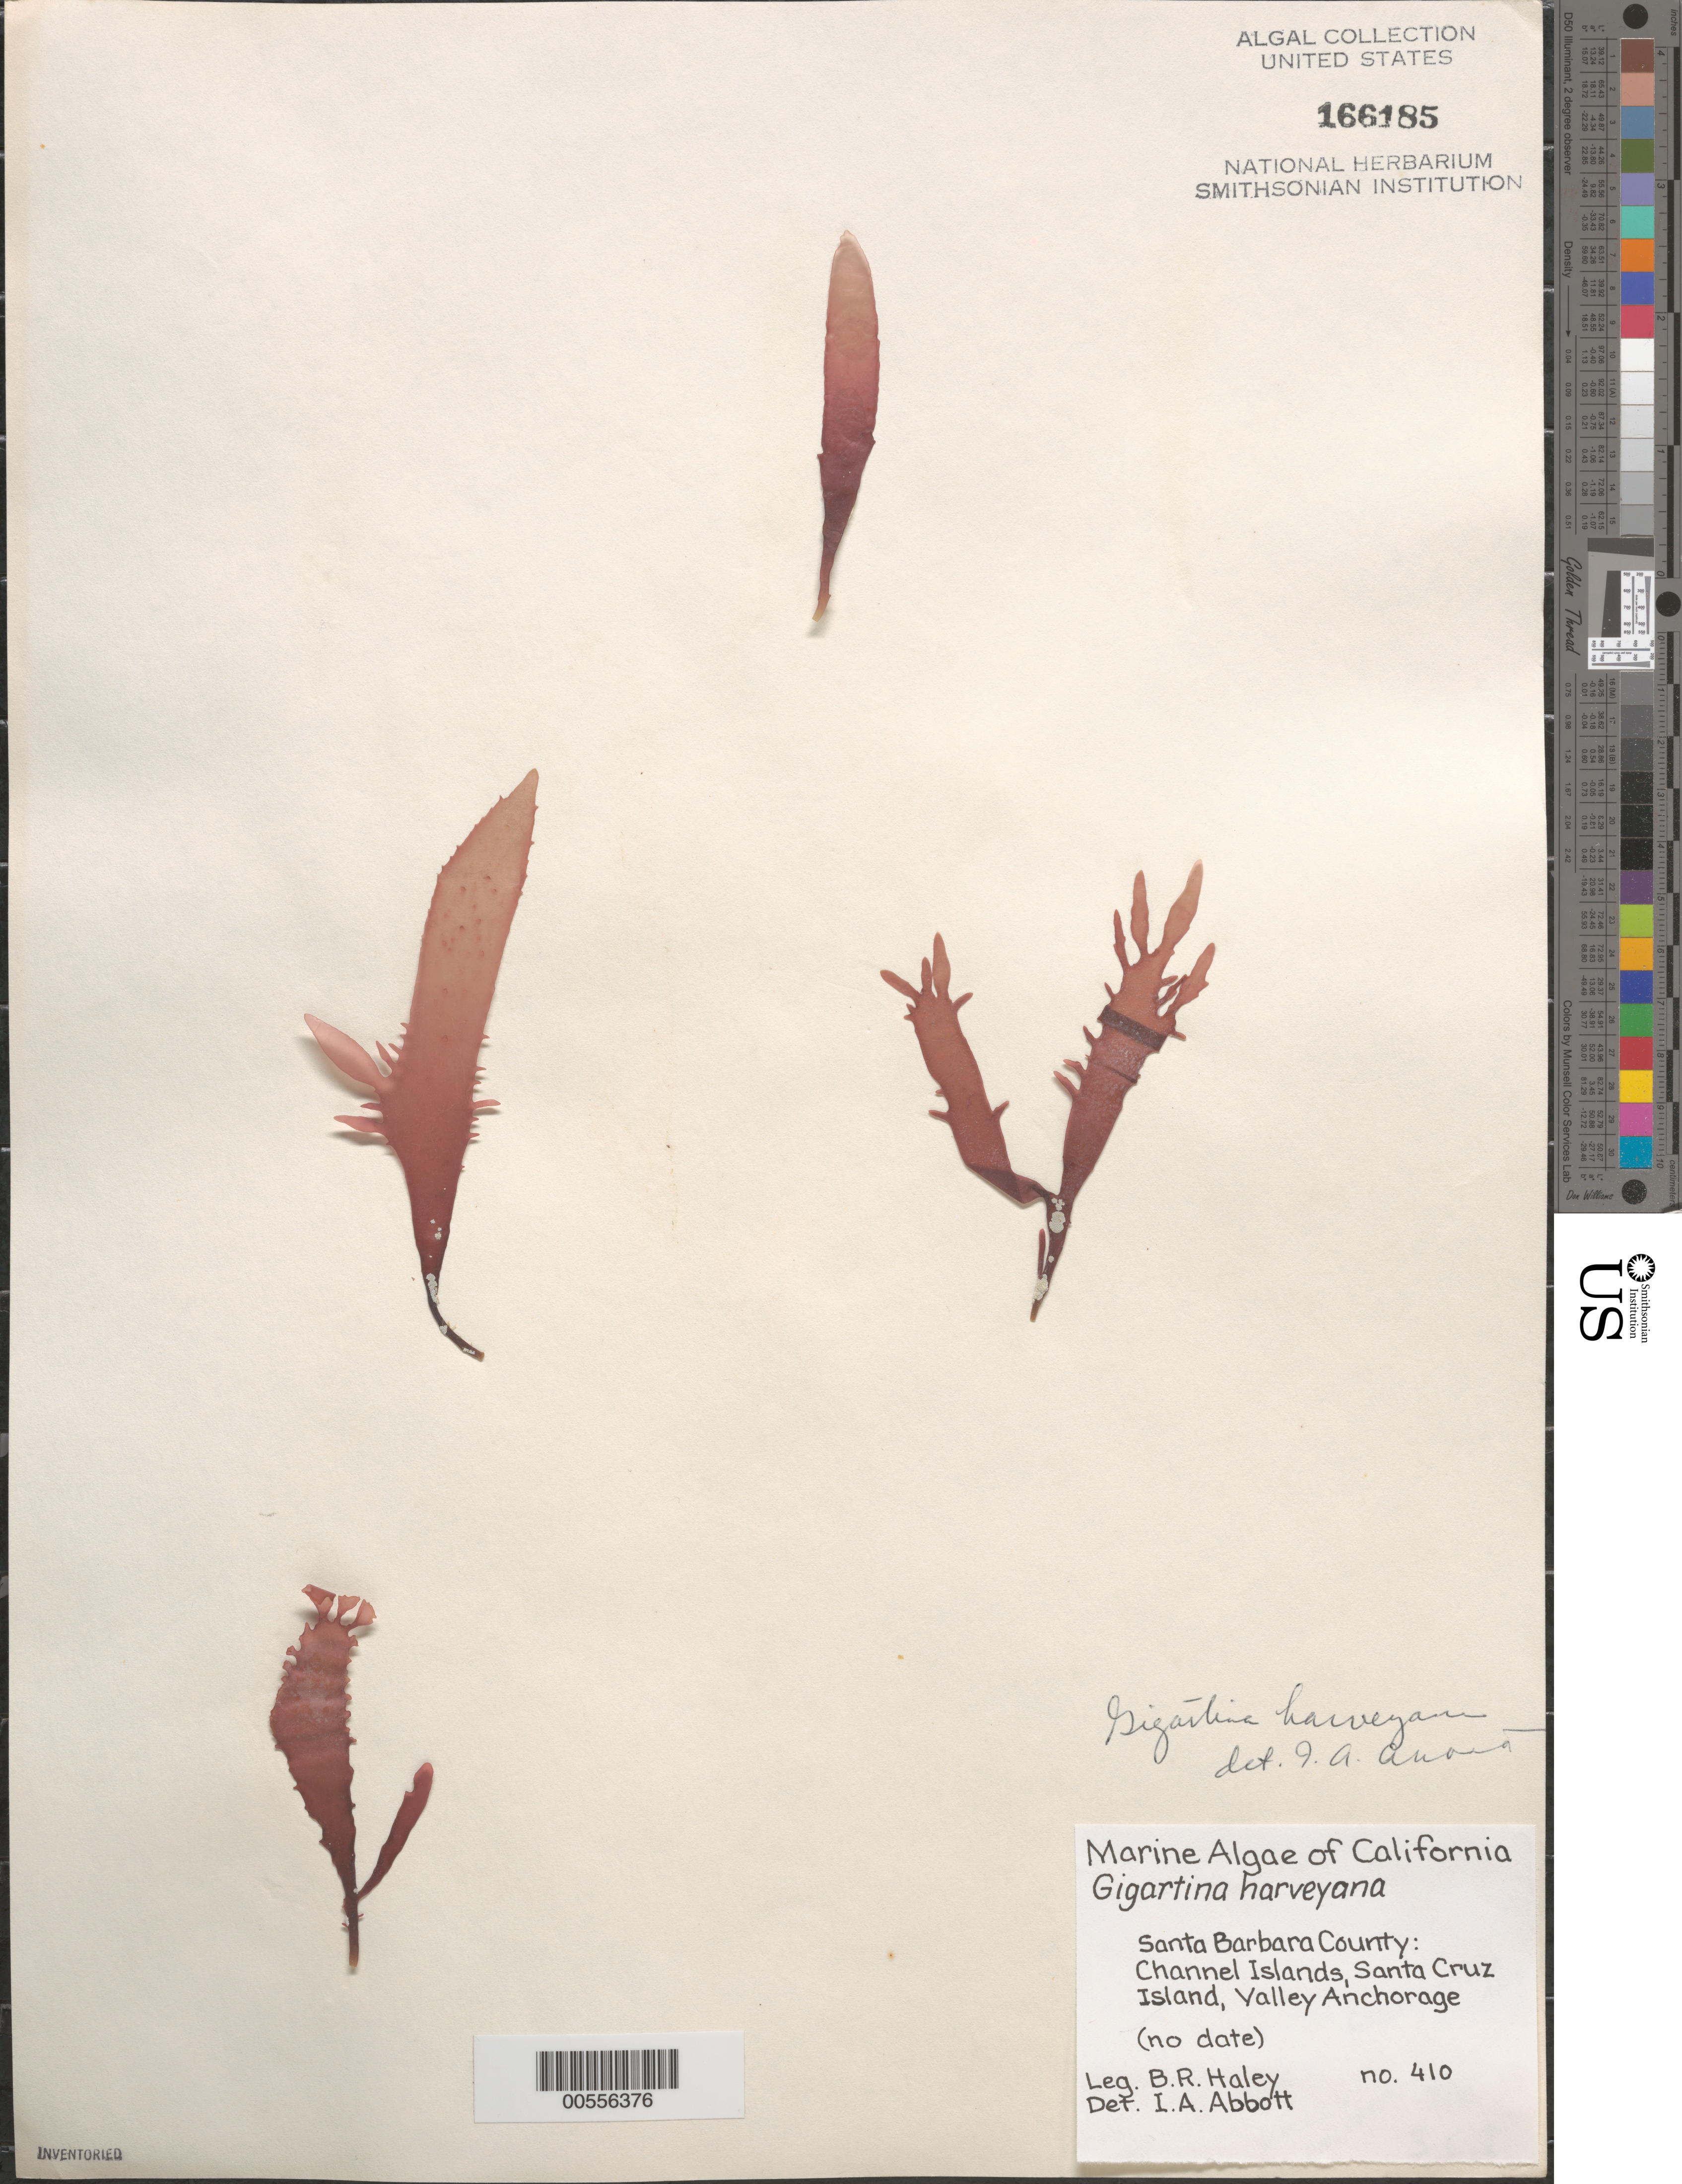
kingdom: Plantae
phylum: Rhodophyta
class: Florideophyceae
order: Gigartinales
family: Gigartinaceae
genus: Chondracanthus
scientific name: Chondracanthus harveyanus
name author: (Kütz.) Guiry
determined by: Algae name updating Project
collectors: B. Haley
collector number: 410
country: United States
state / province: California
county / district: Santa Barbara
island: Santa Cruz Island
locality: Valley Anchorage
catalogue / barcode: US 166185